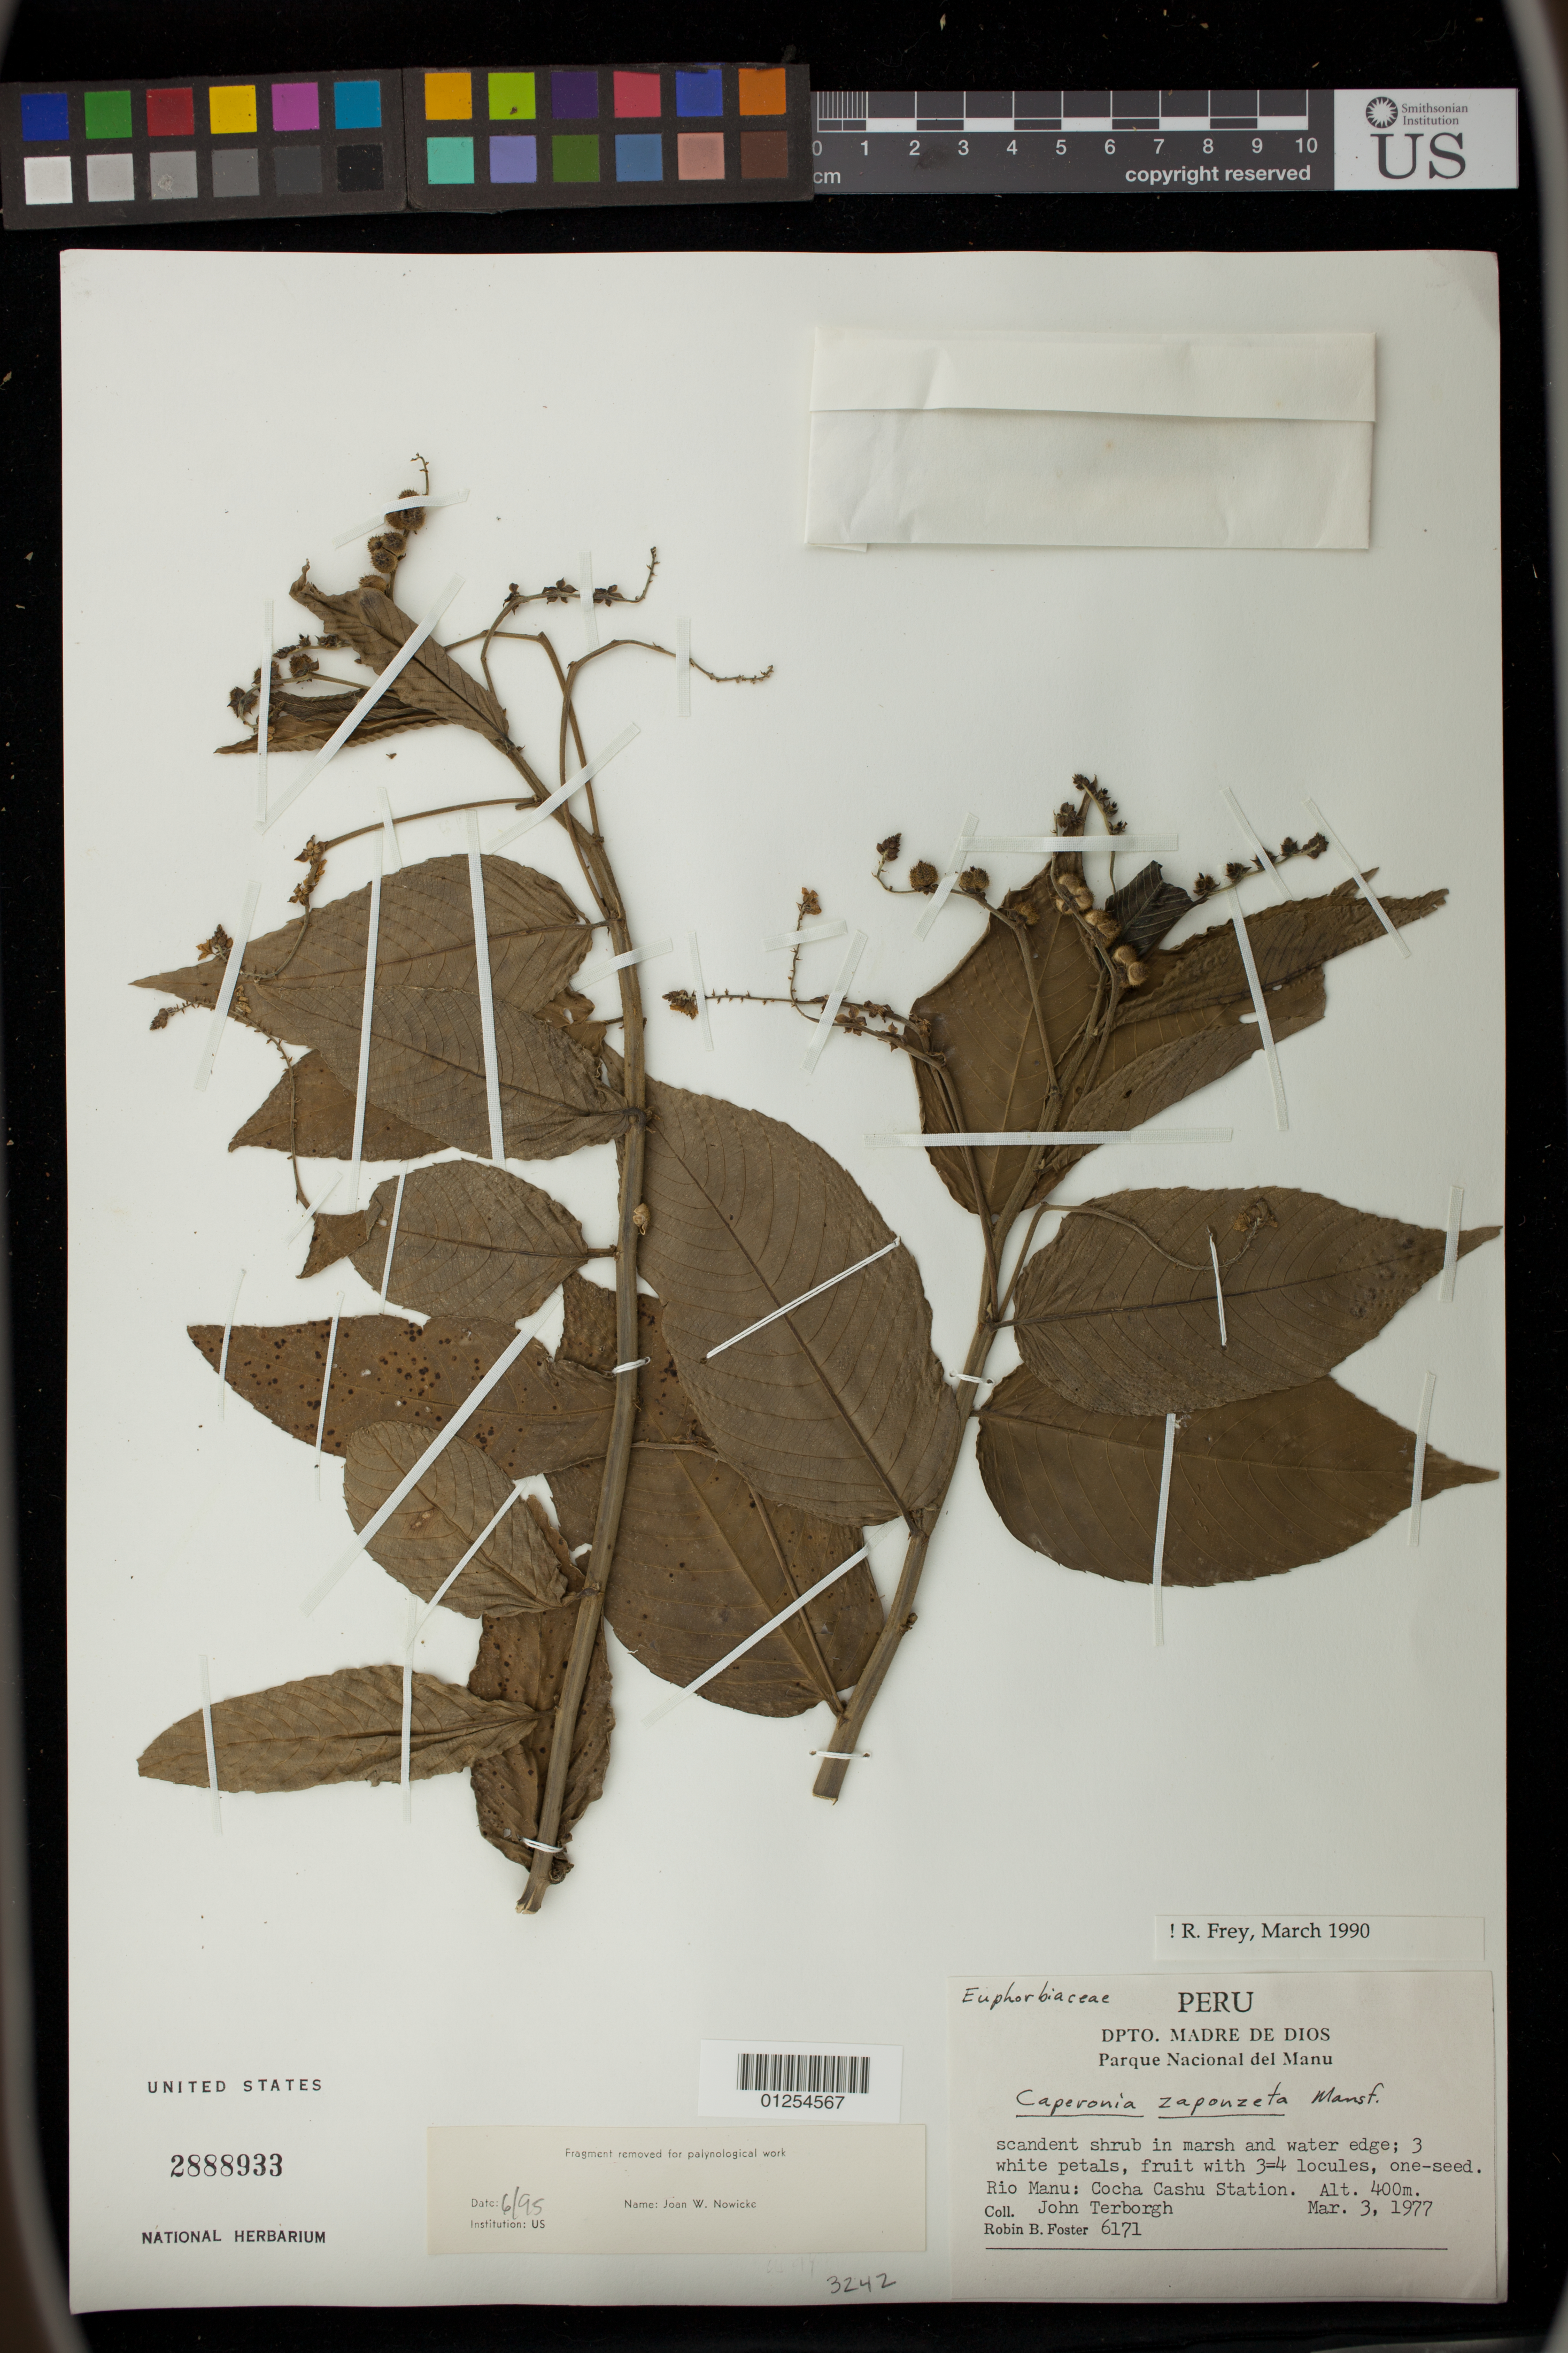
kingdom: Plantae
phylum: Tracheophyta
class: Magnoliopsida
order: Malpighiales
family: Euphorbiaceae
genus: Caperonia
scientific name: Caperonia zaponzeta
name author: Mansf.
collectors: J. Terborgh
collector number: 6171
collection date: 1977-03-03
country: Peru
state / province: Madre De Dios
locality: Parque Nacional del Manu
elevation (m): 400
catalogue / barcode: US 2888933